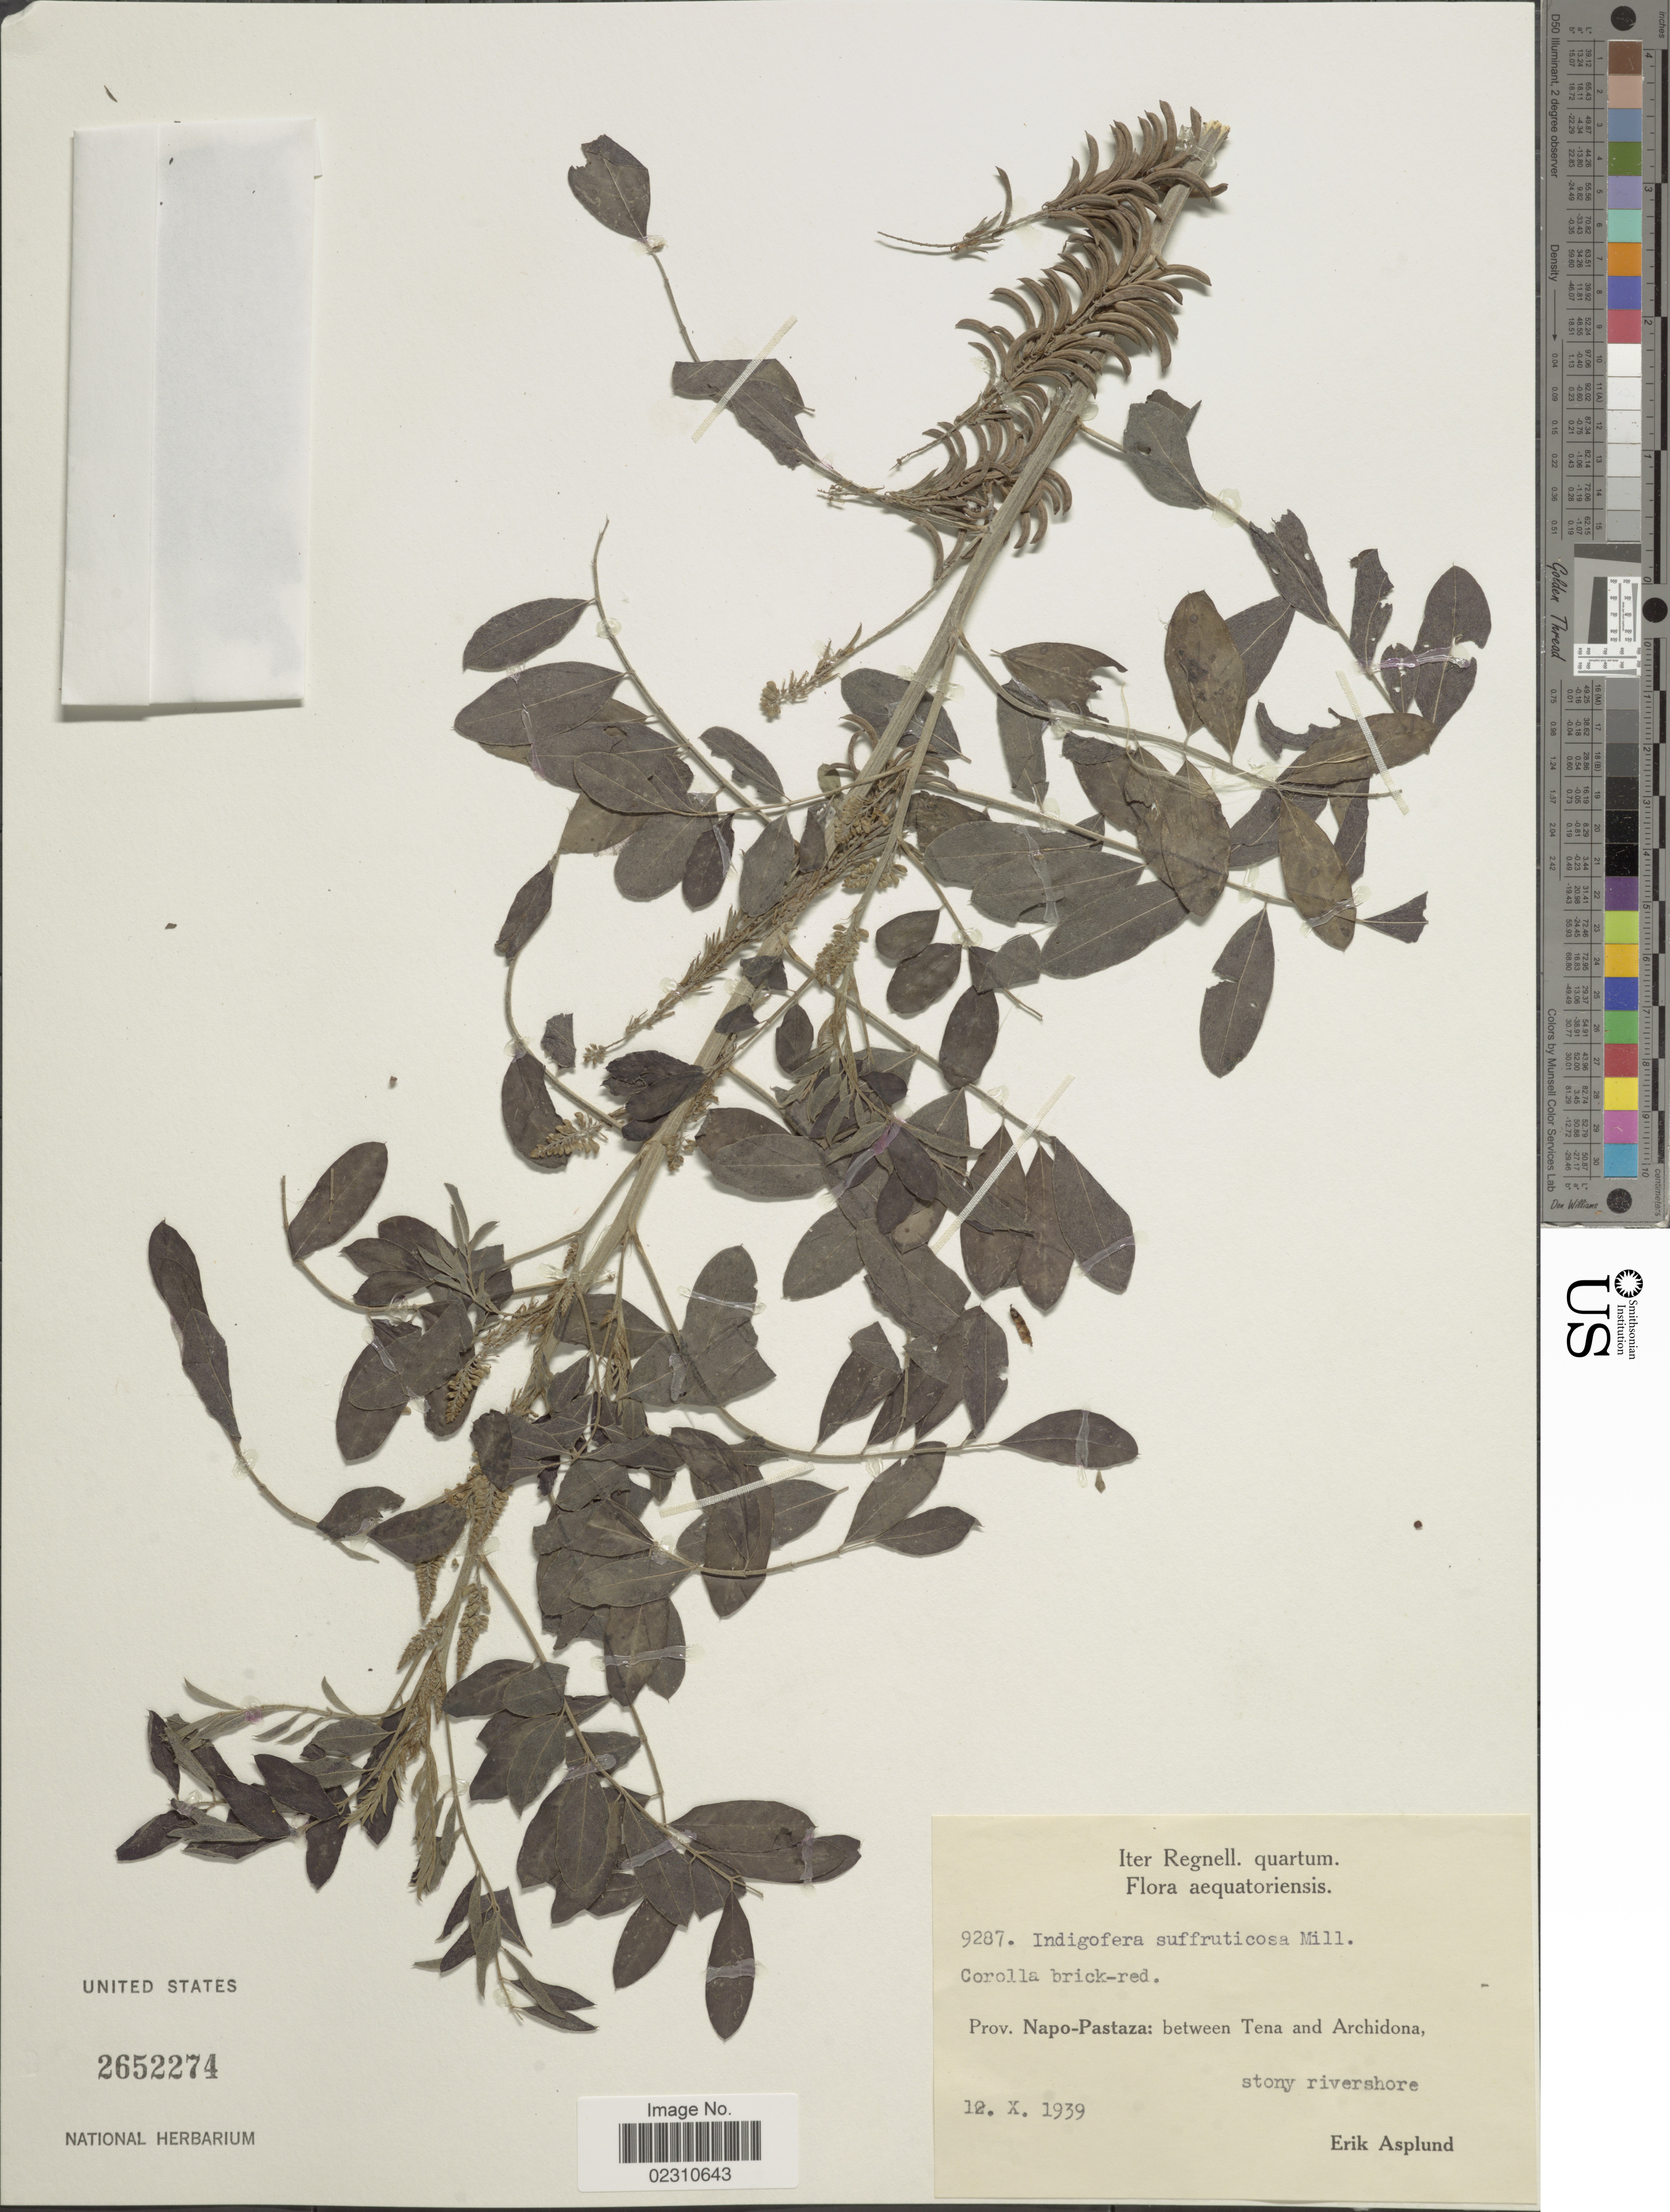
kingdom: Plantae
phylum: Tracheophyta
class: Magnoliopsida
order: Fabales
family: Fabaceae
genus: Indigofera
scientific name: Indigofera suffruticosa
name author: Mill.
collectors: E. Asplund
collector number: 9287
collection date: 1939-10-12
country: Ecuador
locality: Prov. Napo-Pastaza: between Tena and Archidona.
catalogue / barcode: US 2652274